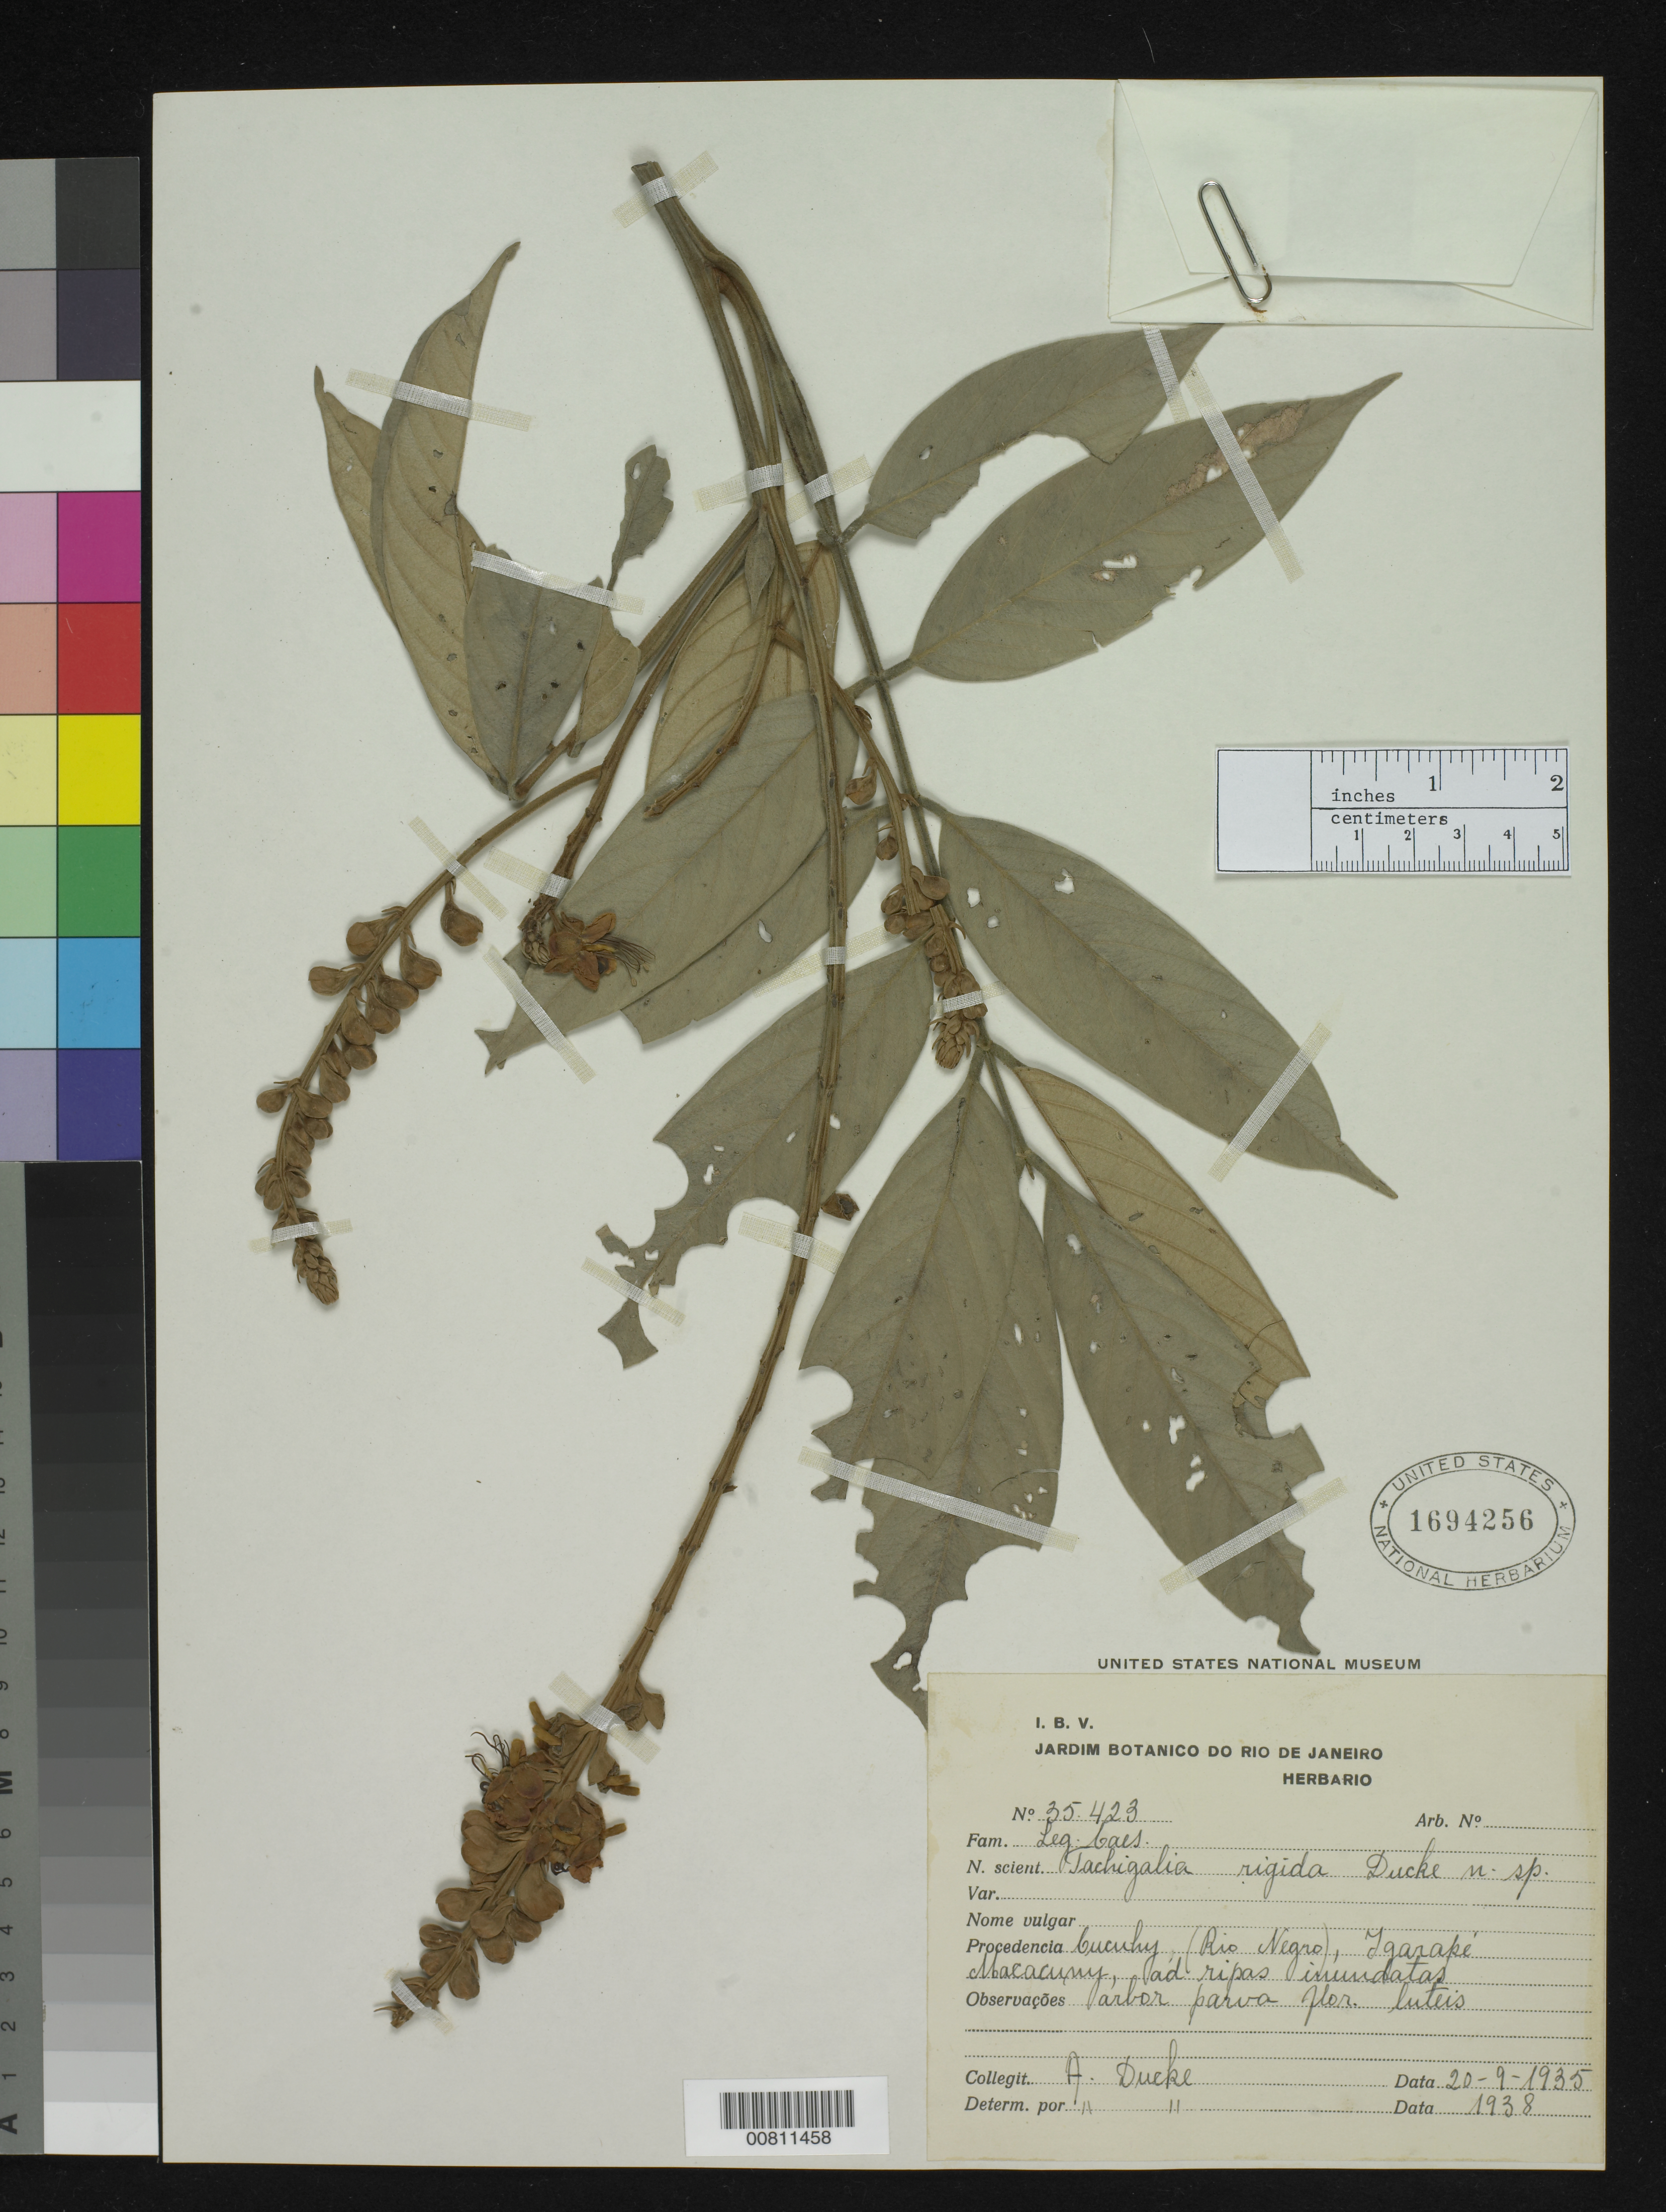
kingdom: Plantae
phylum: Tracheophyta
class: Magnoliopsida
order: Fabales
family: Fabaceae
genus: Tachigali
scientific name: Tachigali rigida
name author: Ducke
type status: Isotype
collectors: A. Ducke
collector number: Herb. Jard. Bot. Rio 35423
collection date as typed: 20 Sep 1935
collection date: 1935-09-20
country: Brazil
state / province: Amazonas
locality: Igarape Macacuny near Cucuby (Rio Negro).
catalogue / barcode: US 1694256